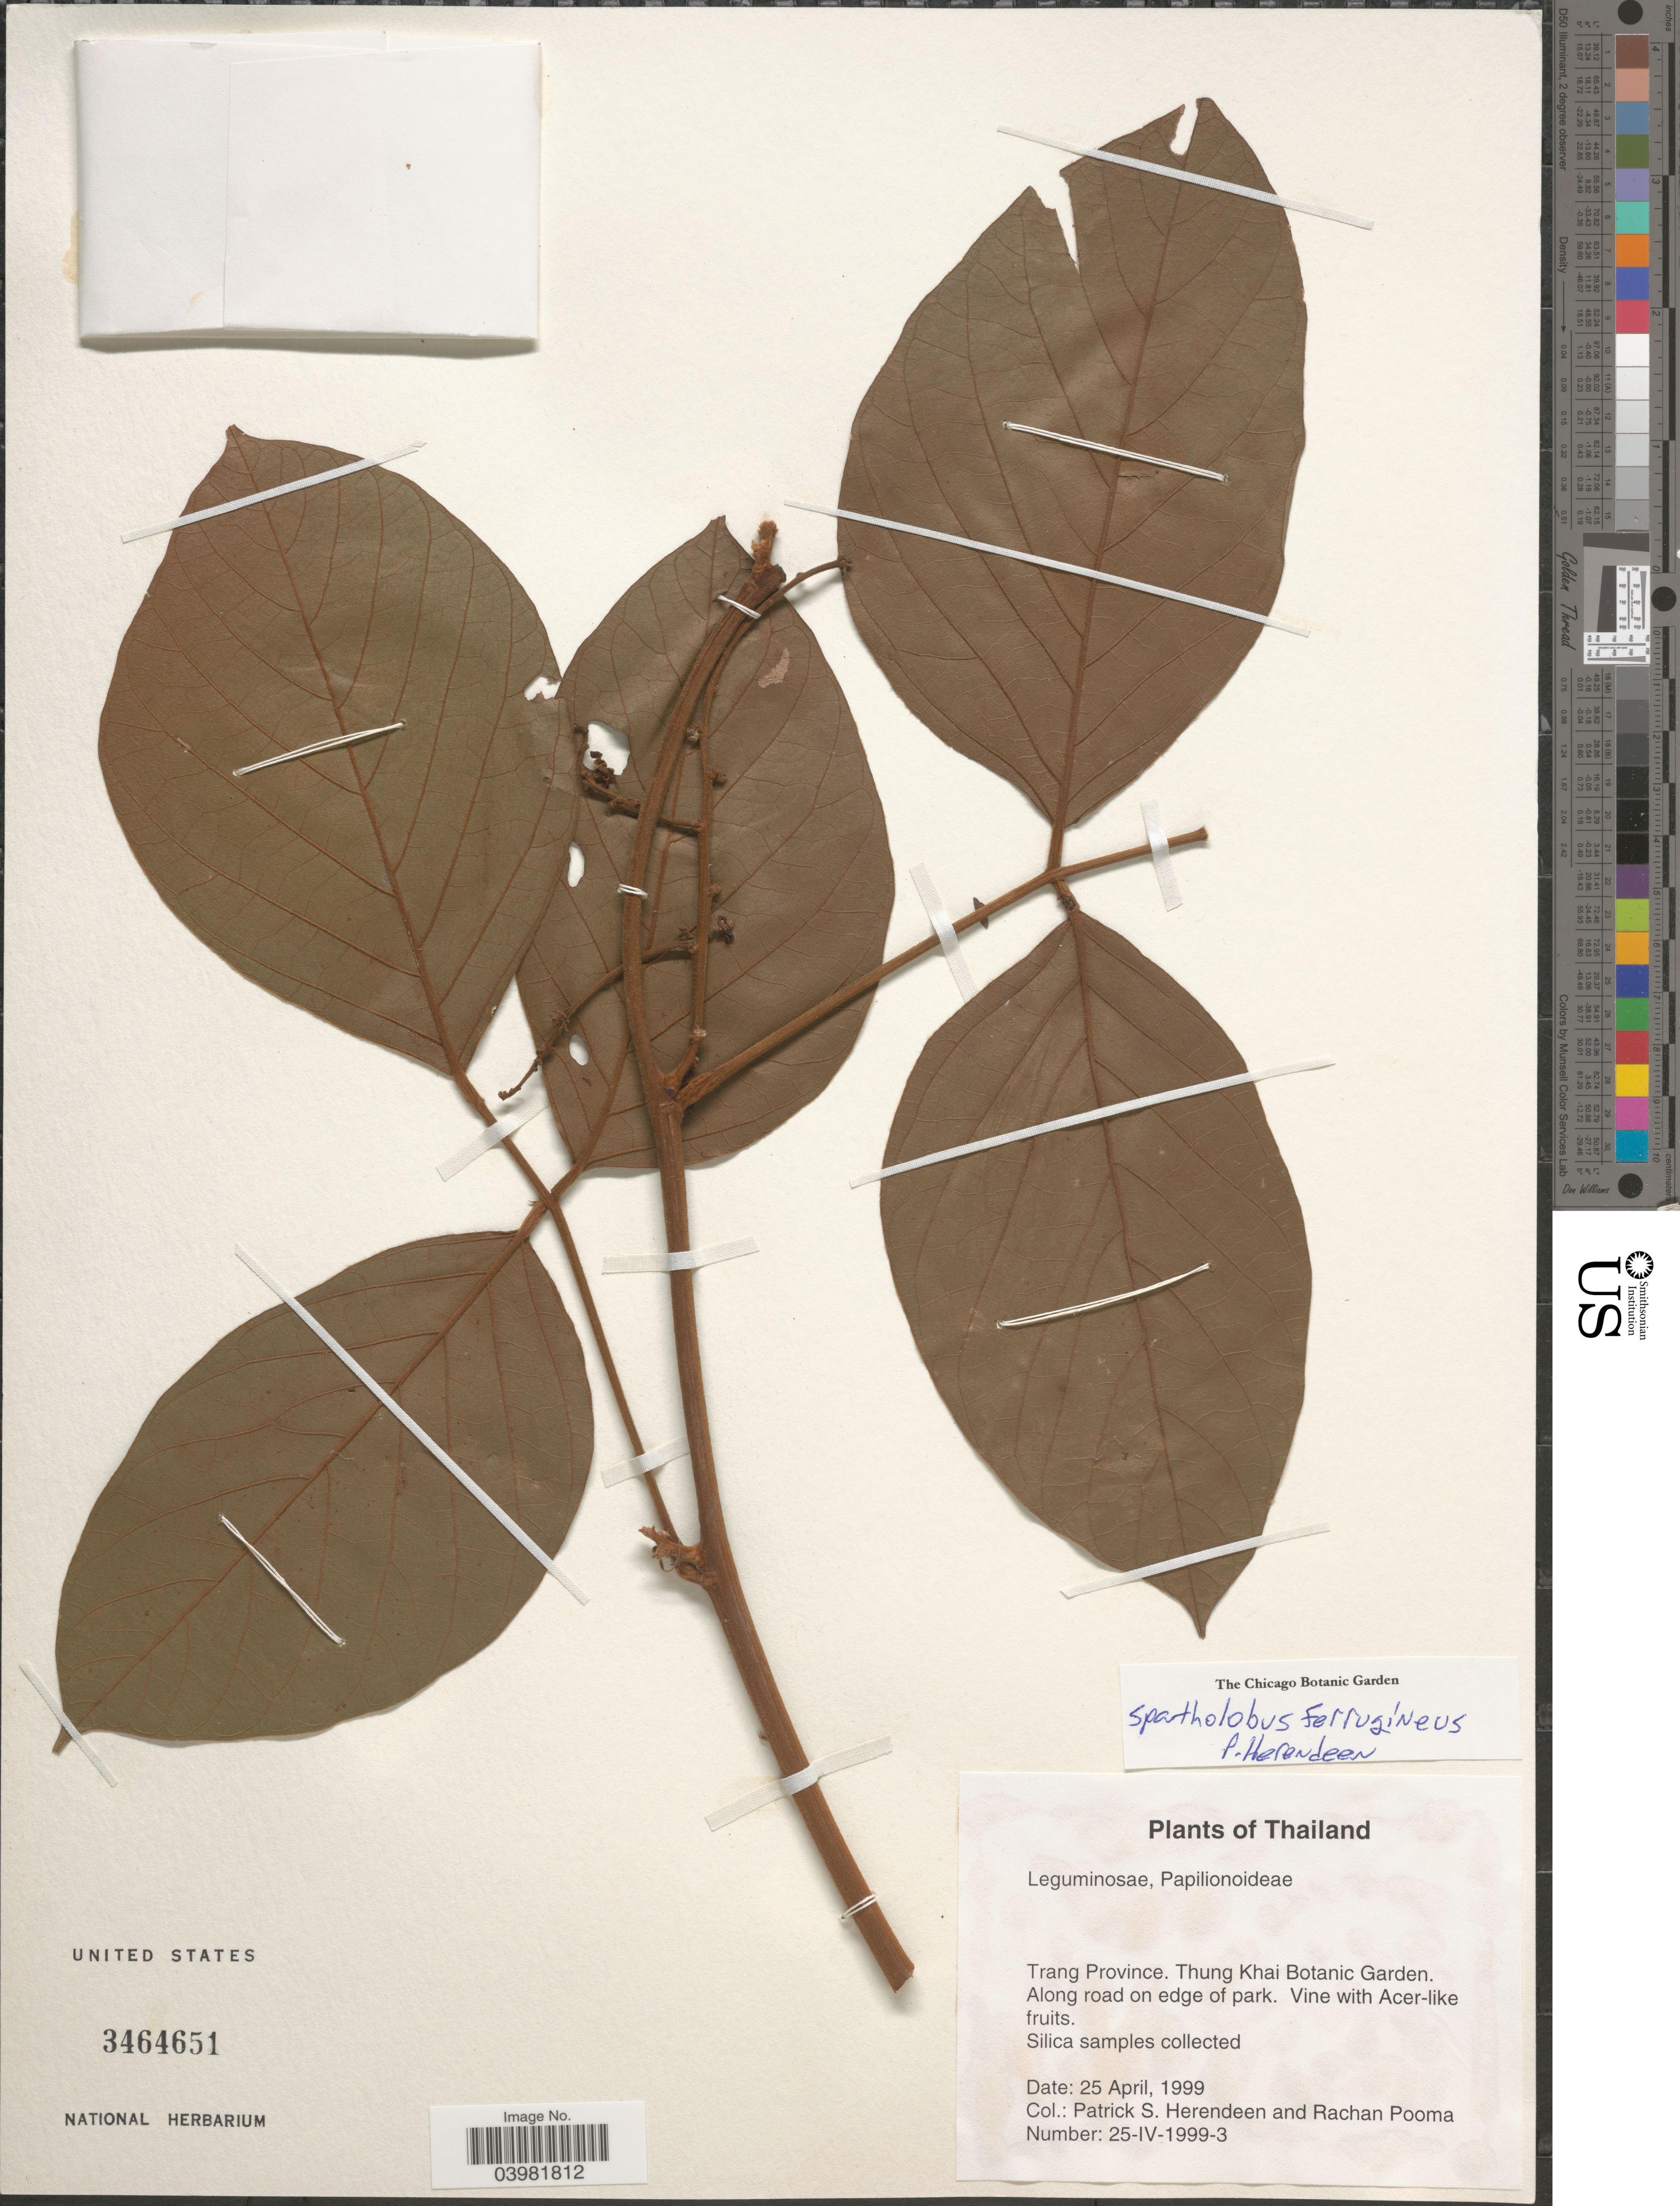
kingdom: Plantae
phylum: Tracheophyta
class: Magnoliopsida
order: Fabales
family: Fabaceae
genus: Spatholobus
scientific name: Spatholobus ferrugineus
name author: Benth.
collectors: P. S. Herendeen & R. Pooma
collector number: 25-IV-1999-3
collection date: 1999-04-25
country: Thailand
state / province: Trang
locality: Thung Khai Botanic Garden. Along road on edge of park.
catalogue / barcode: US 3464651